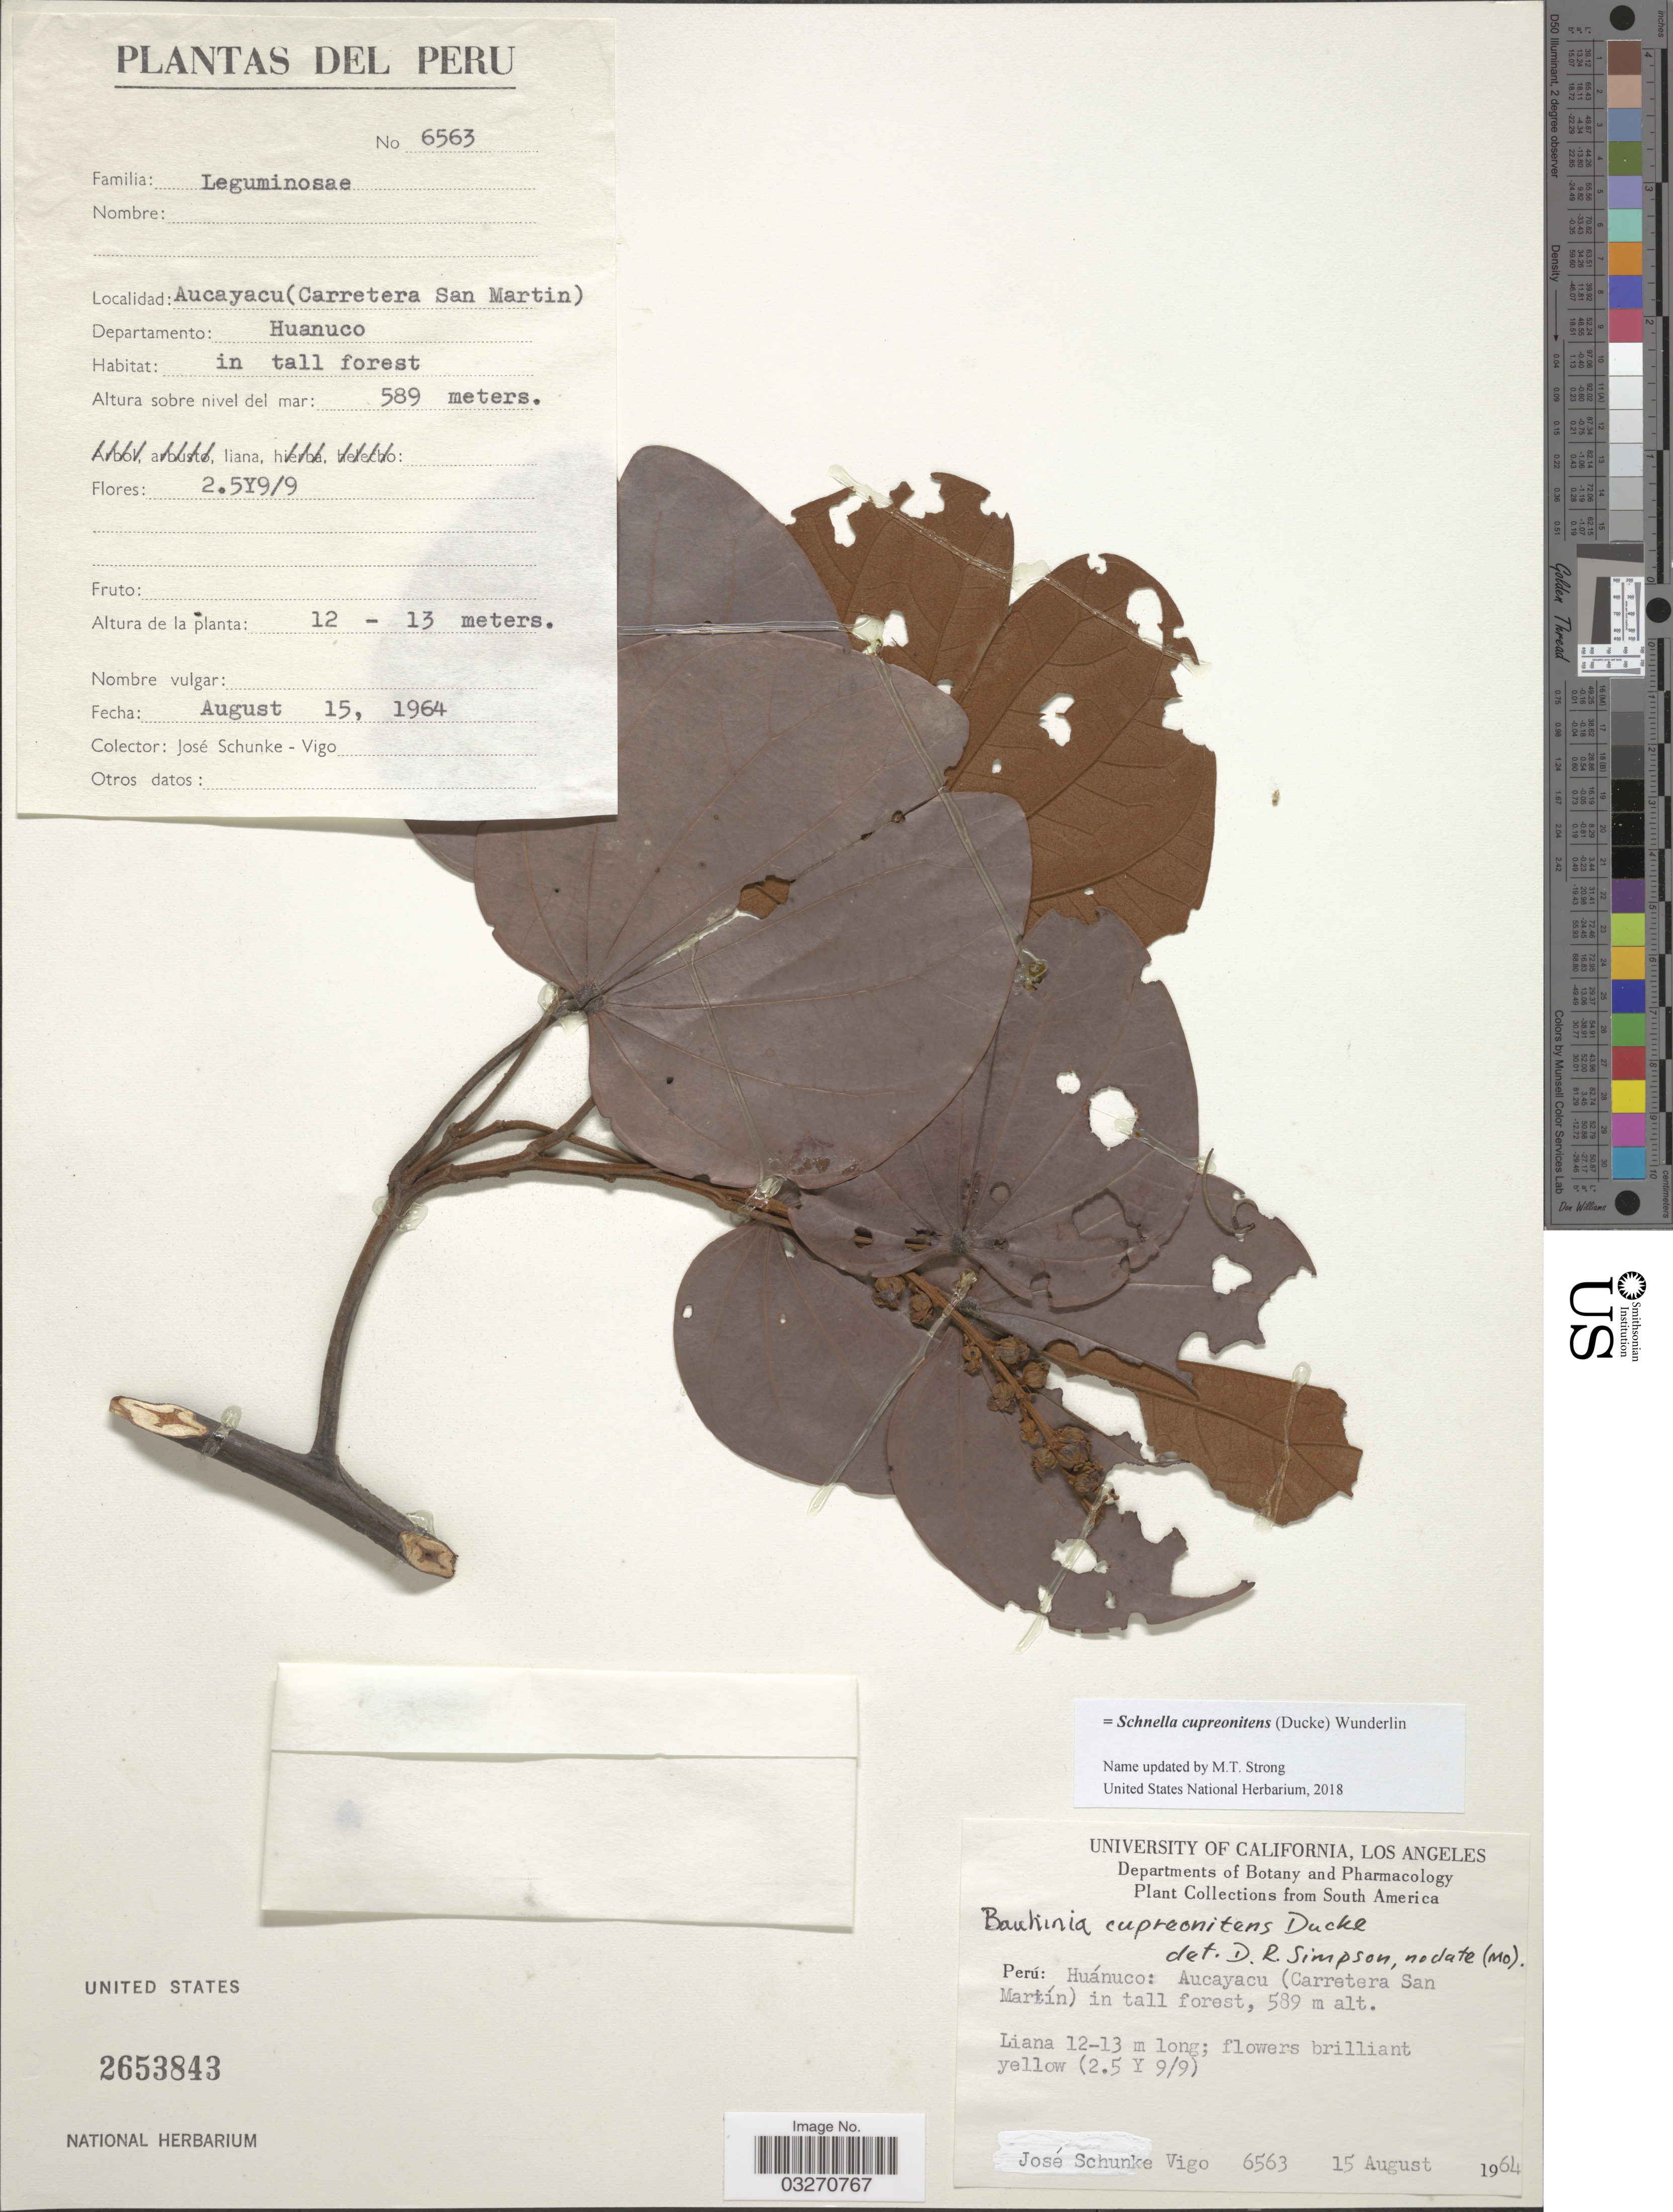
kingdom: Plantae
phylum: Tracheophyta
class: Magnoliopsida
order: Fabales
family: Fabaceae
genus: Schnella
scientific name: Schnella cupreonitens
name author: (Ducke) Wunderlin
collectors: J. Schunke Vigo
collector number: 6563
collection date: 1964-08-15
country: Peru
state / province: Huánuco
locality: Aucayacu (Carretera San Martín). Departamento: Huanuco.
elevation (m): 589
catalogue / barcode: US 2653843